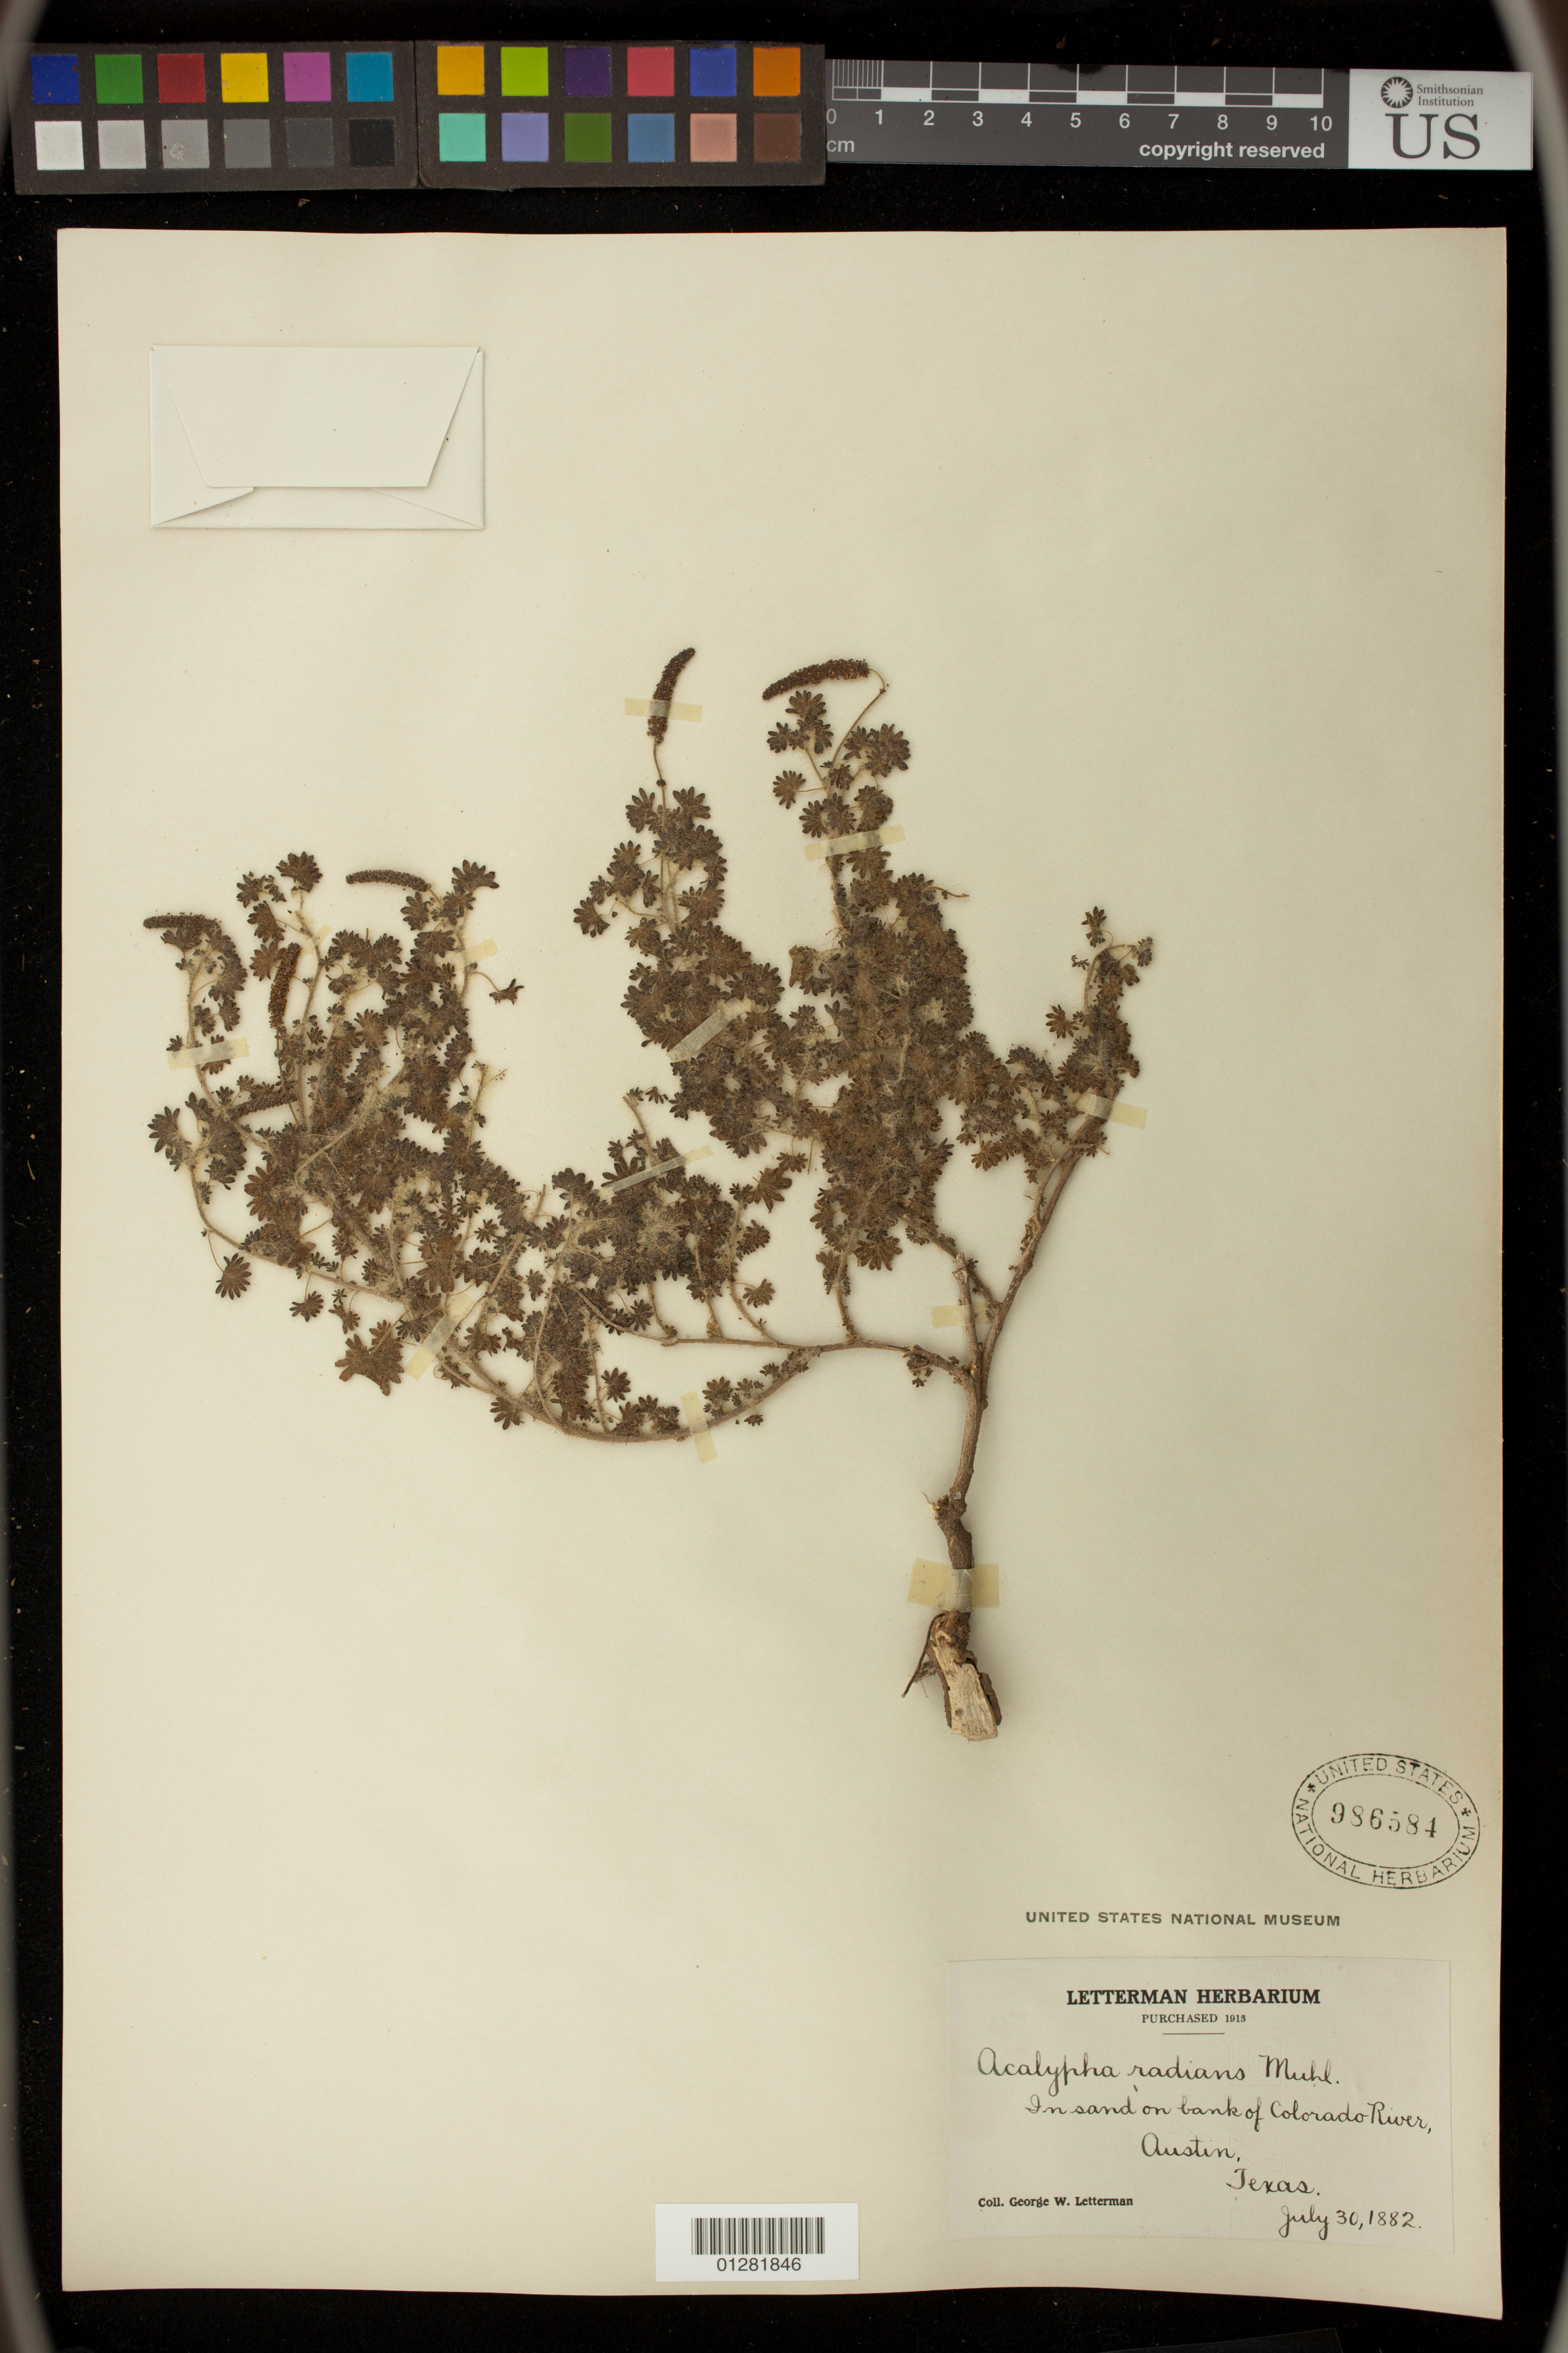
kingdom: Plantae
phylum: Tracheophyta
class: Magnoliopsida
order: Malpighiales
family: Euphorbiaceae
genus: Acalypha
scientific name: Acalypha radians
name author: Torr.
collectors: G. W. Letterman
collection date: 1882-07-30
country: United States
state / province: Texas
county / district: Travis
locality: In sand on bank of Colorado River, Austin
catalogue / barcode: US 986584